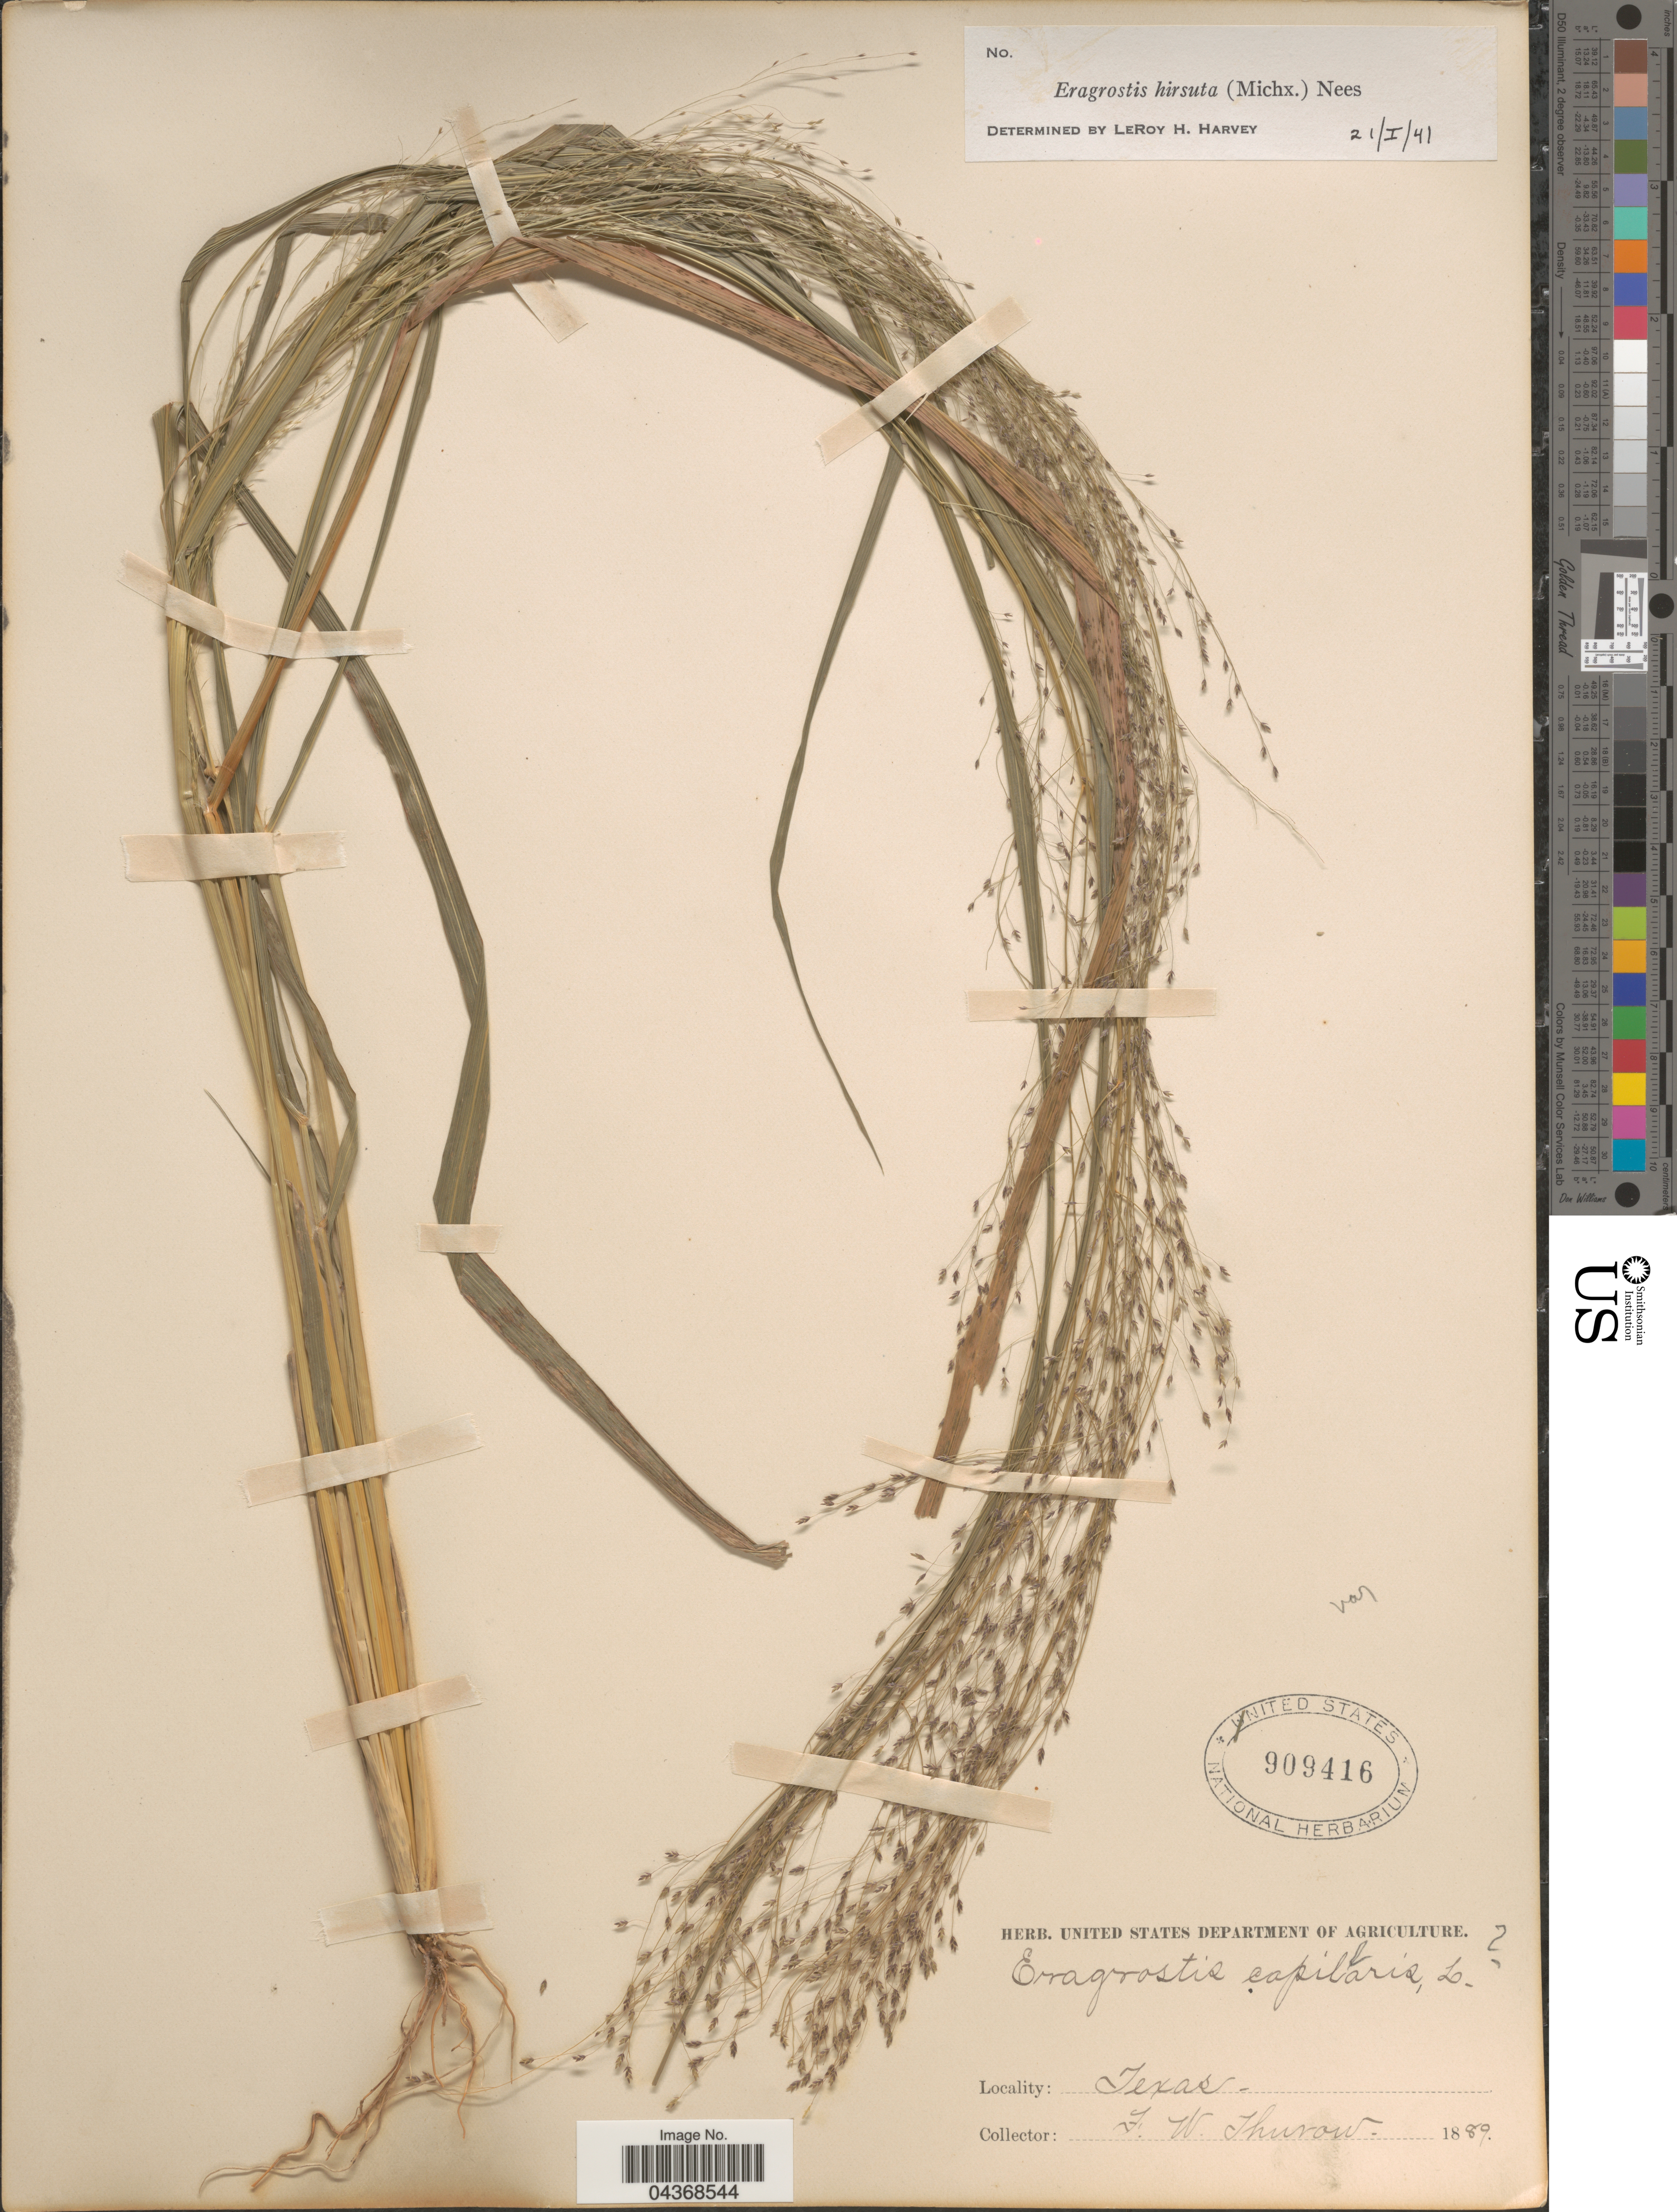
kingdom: Plantae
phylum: Tracheophyta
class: Liliopsida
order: Poales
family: Poaceae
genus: Eragrostis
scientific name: Eragrostis hirsuta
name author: (Michx.) Nees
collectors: F. W. Thurow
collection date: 1889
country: United States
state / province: Texas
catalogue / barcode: US 909416